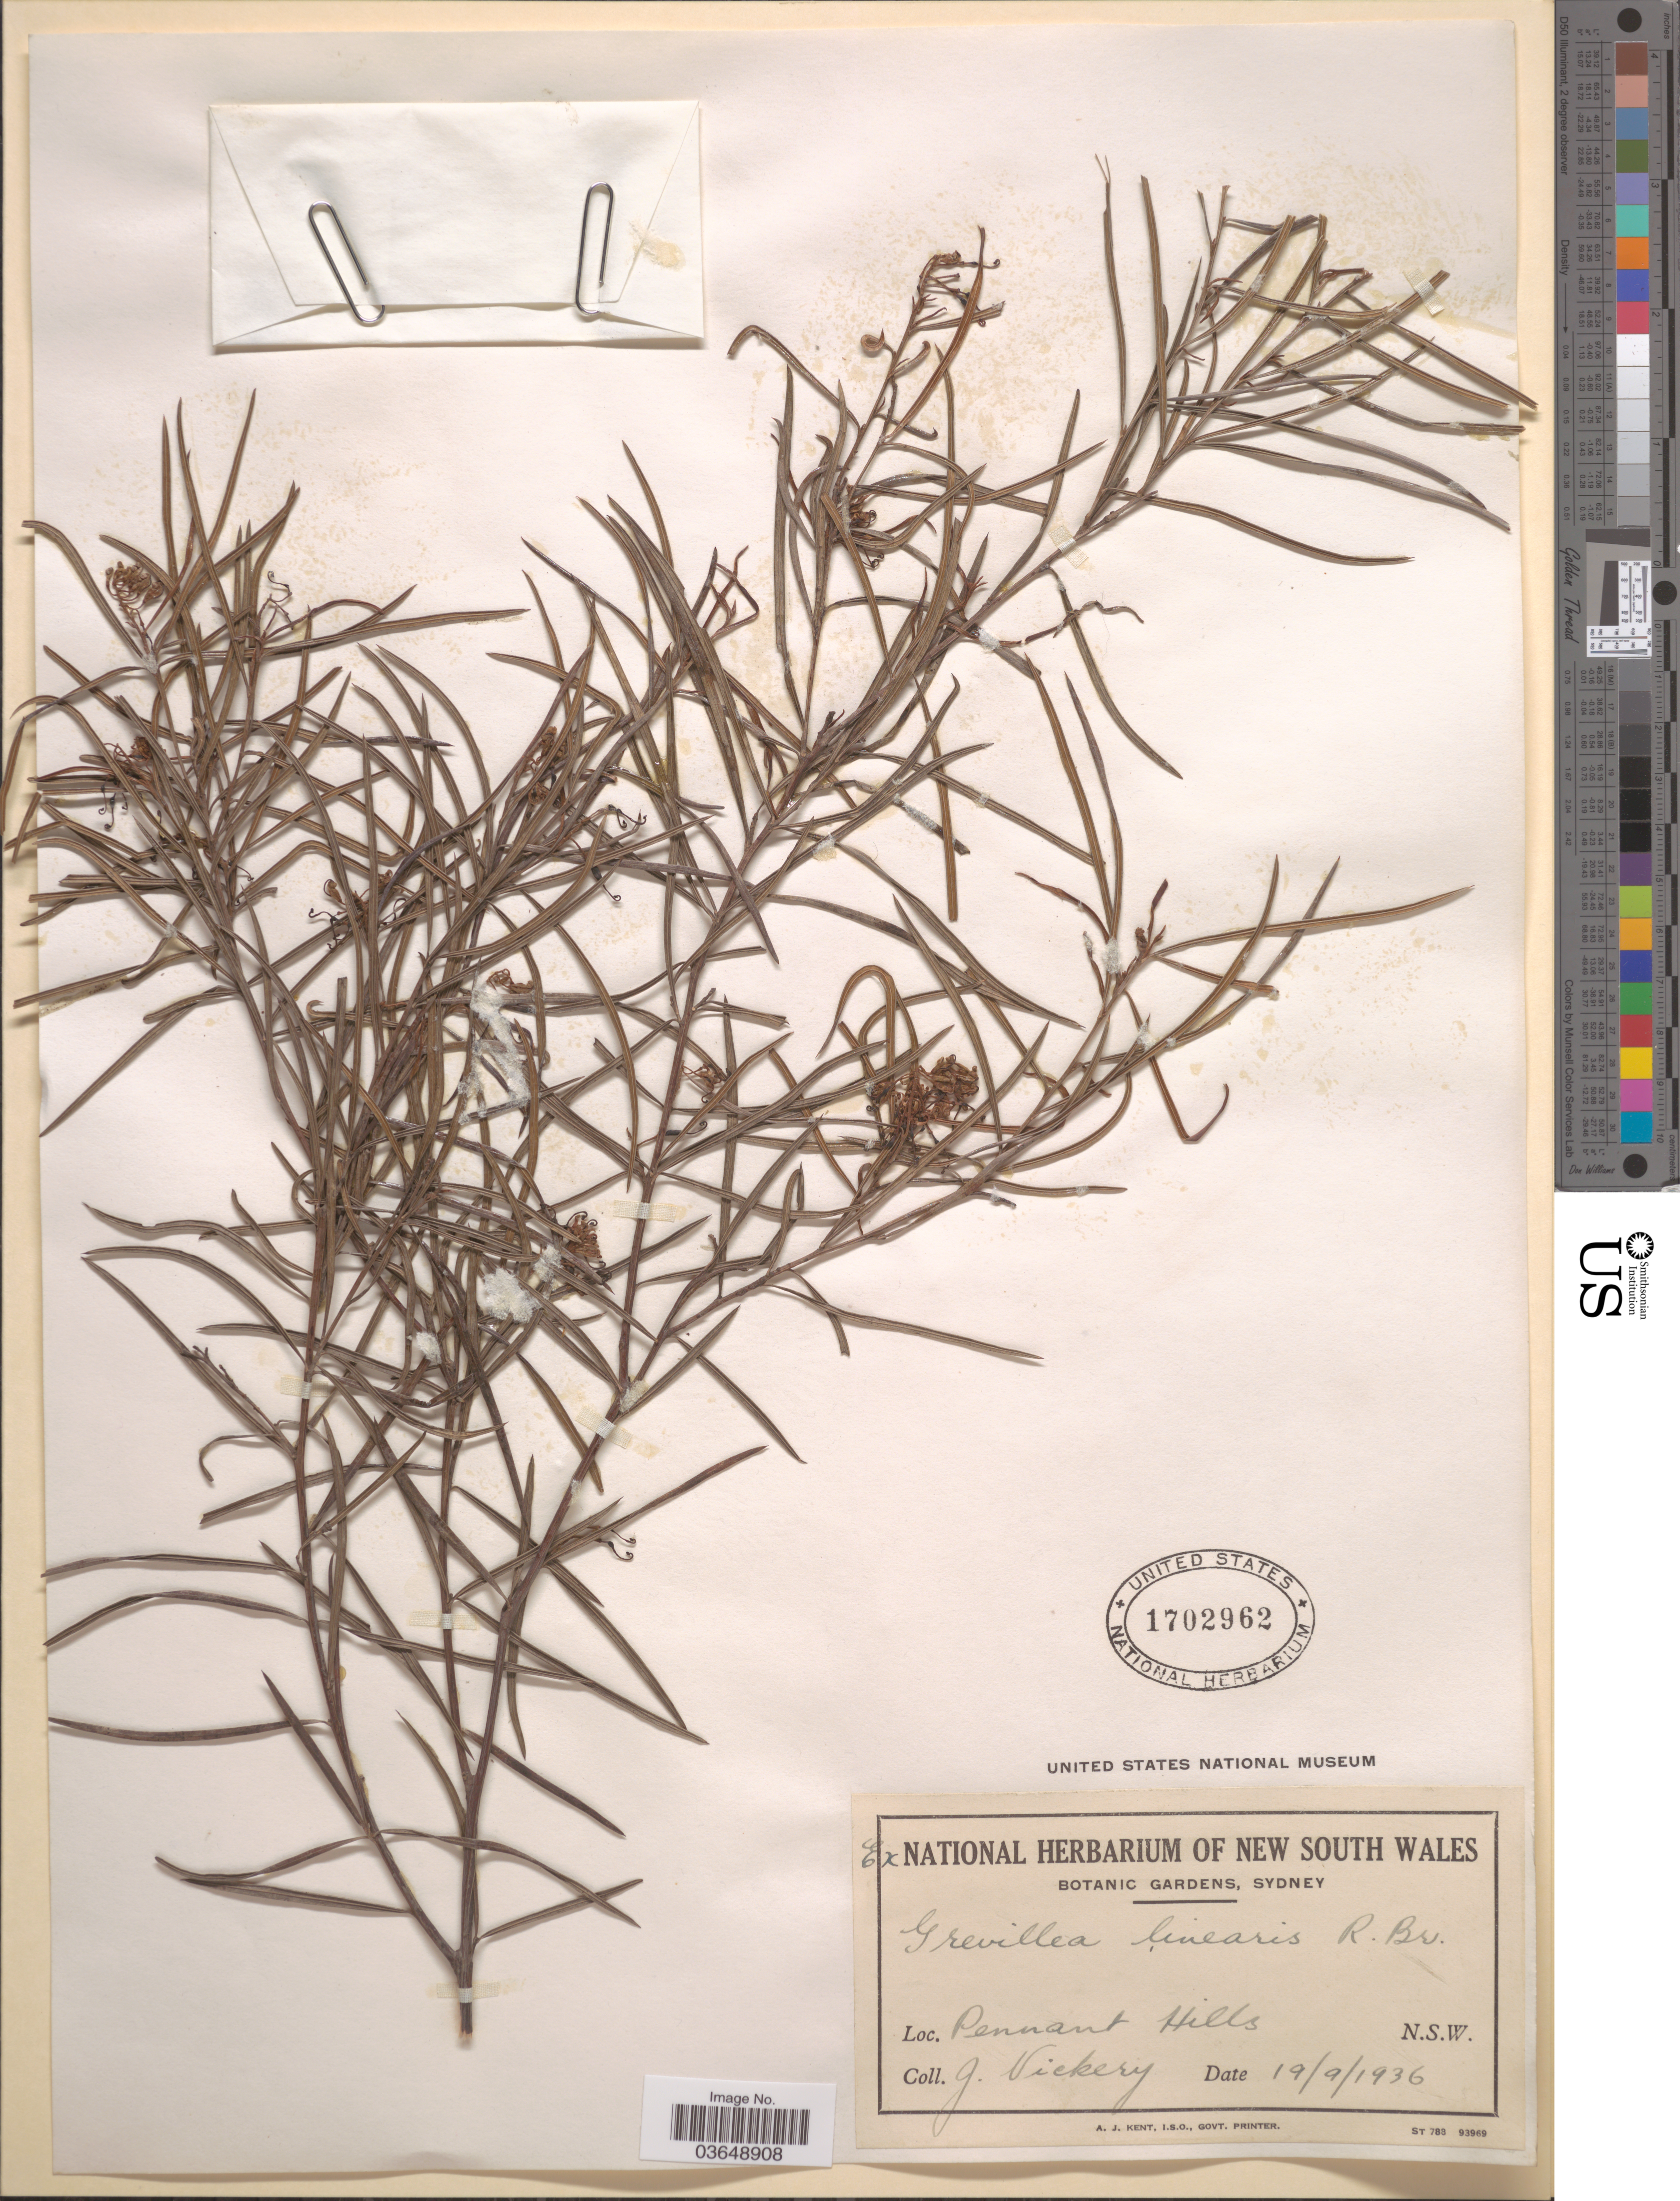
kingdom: Plantae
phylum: Tracheophyta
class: Magnoliopsida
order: Proteales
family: Proteaceae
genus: Grevillea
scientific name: Grevillea linearis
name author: (Andrews) R. Br.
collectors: J. Vickery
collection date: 1936-09-19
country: Australia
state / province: New South Wales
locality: Pennant Hills.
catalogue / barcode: US 1702962